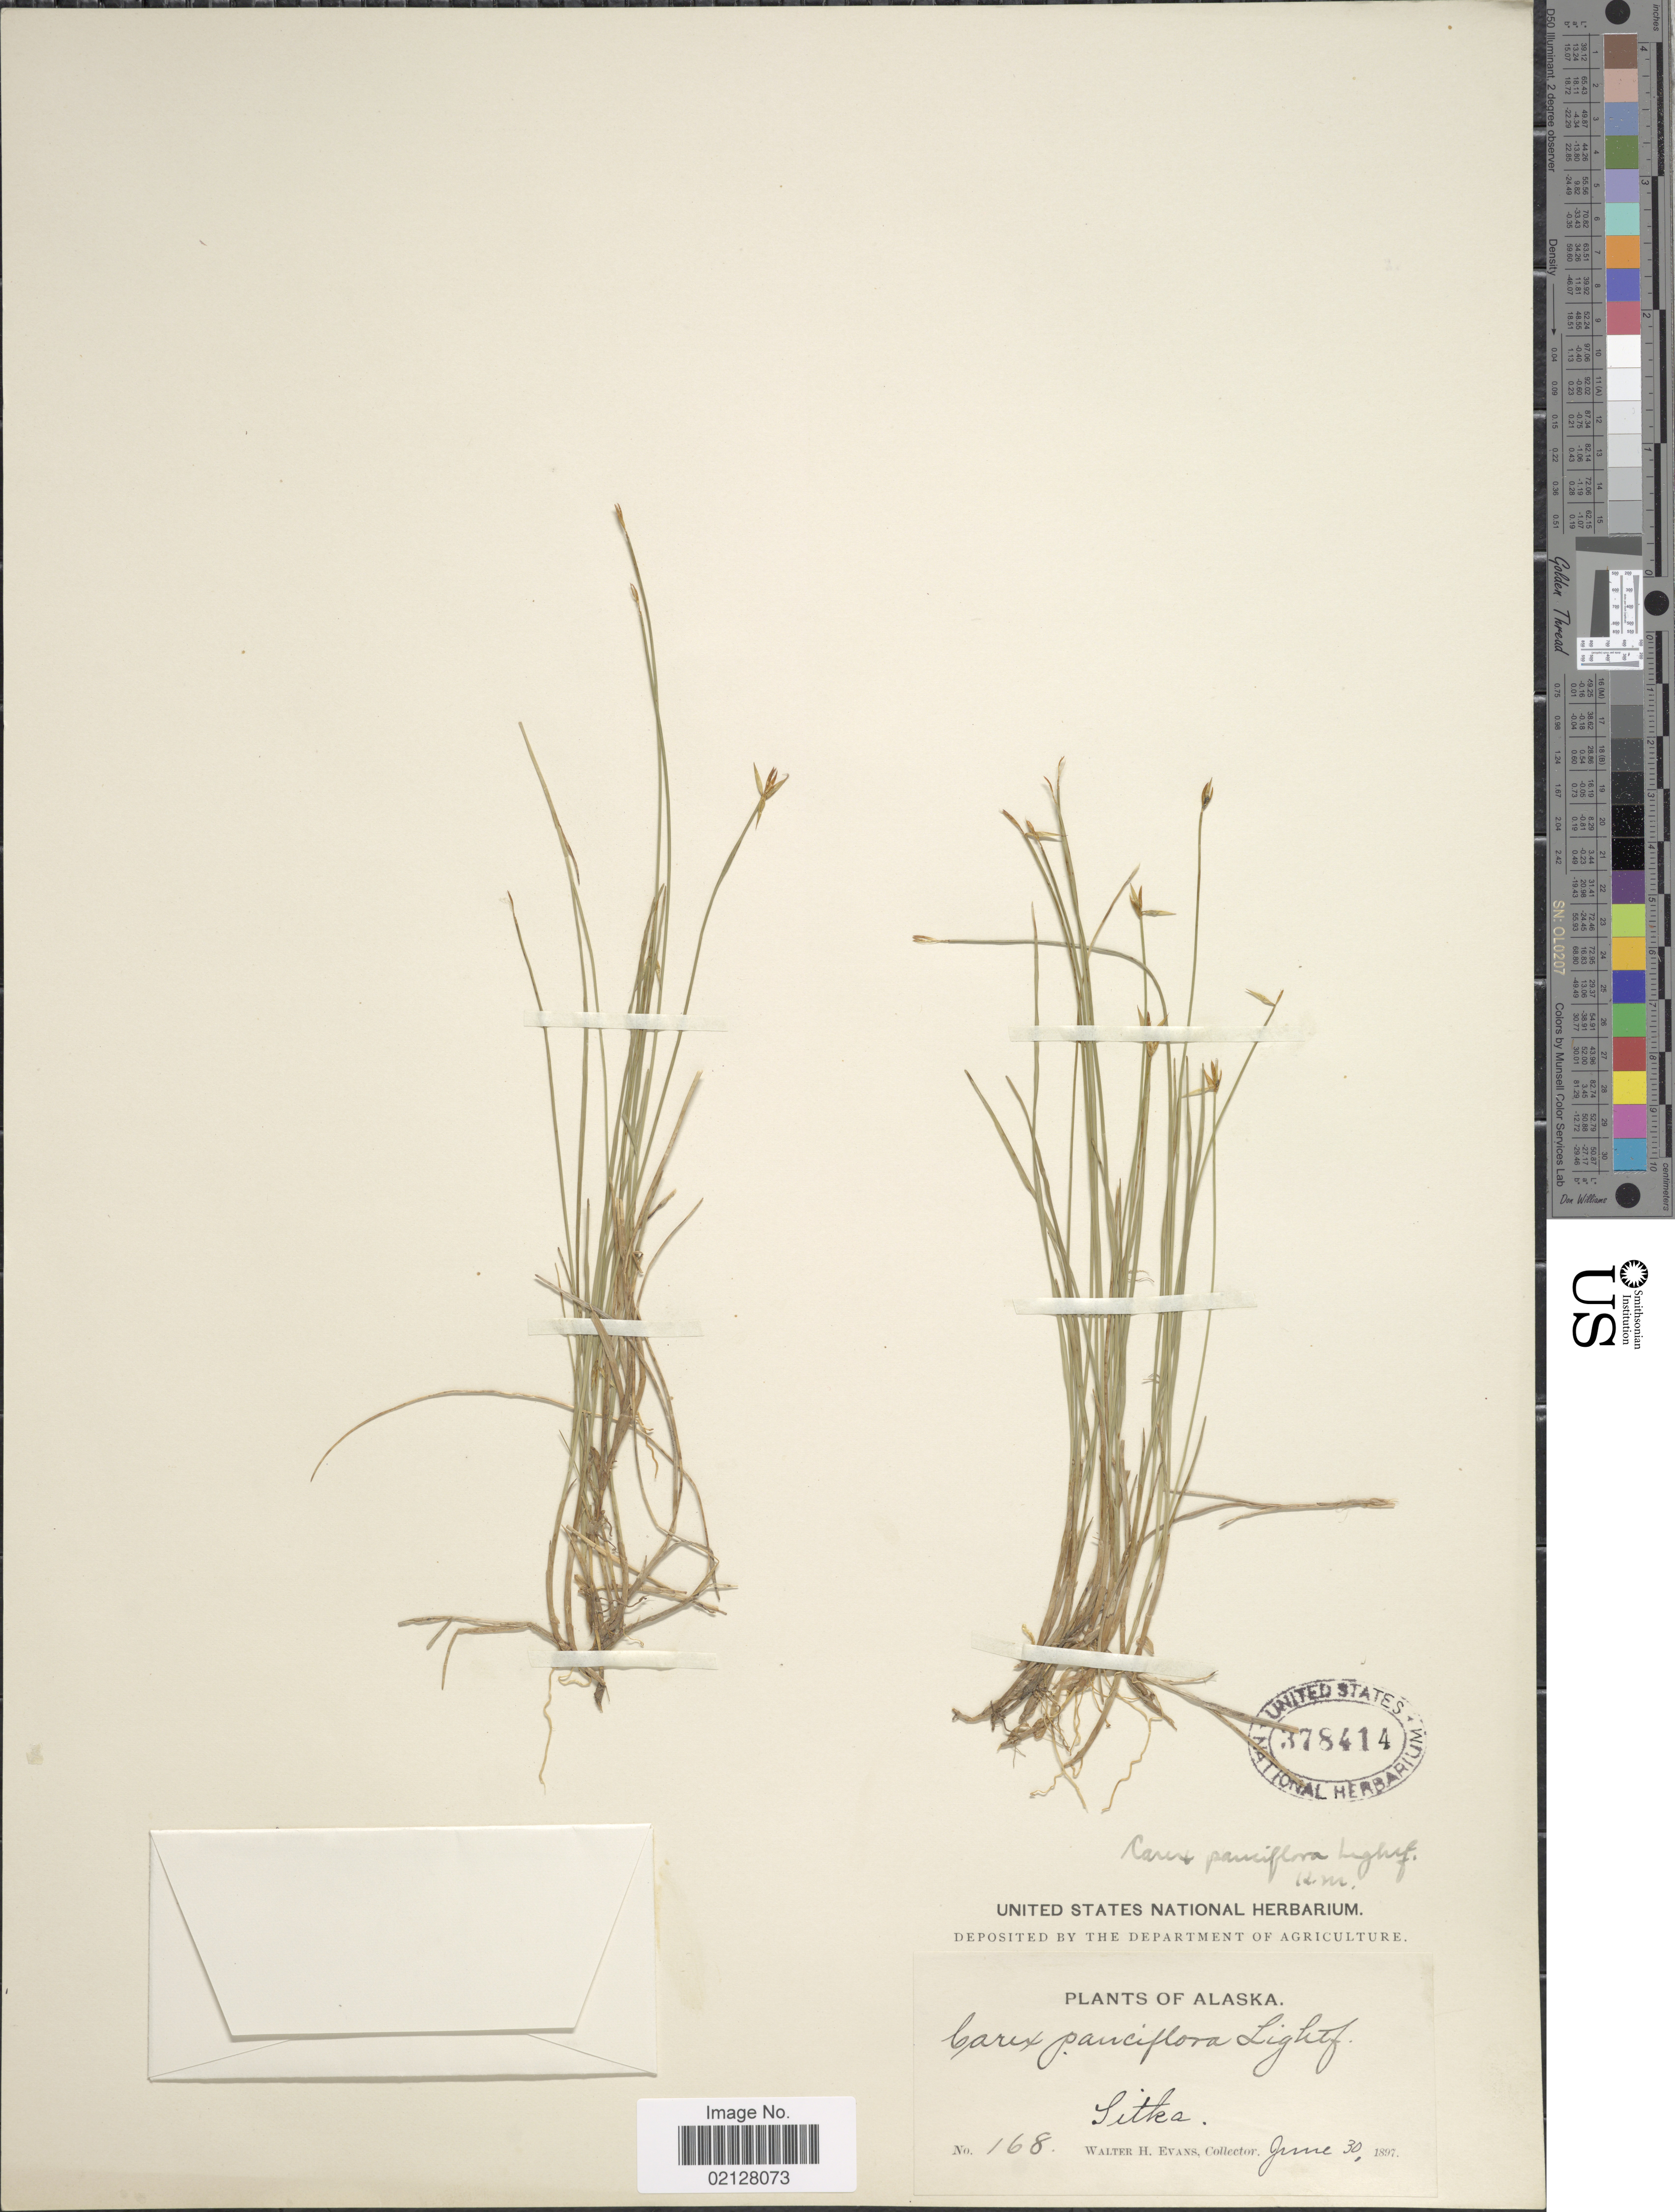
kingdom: Plantae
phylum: Tracheophyta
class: Liliopsida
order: Poales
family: Cyperaceae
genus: Carex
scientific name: Carex pauciflora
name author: Lightf.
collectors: W. H. Evans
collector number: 168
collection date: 1897-06-30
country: United States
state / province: Alaska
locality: Sitka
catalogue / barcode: US 378414